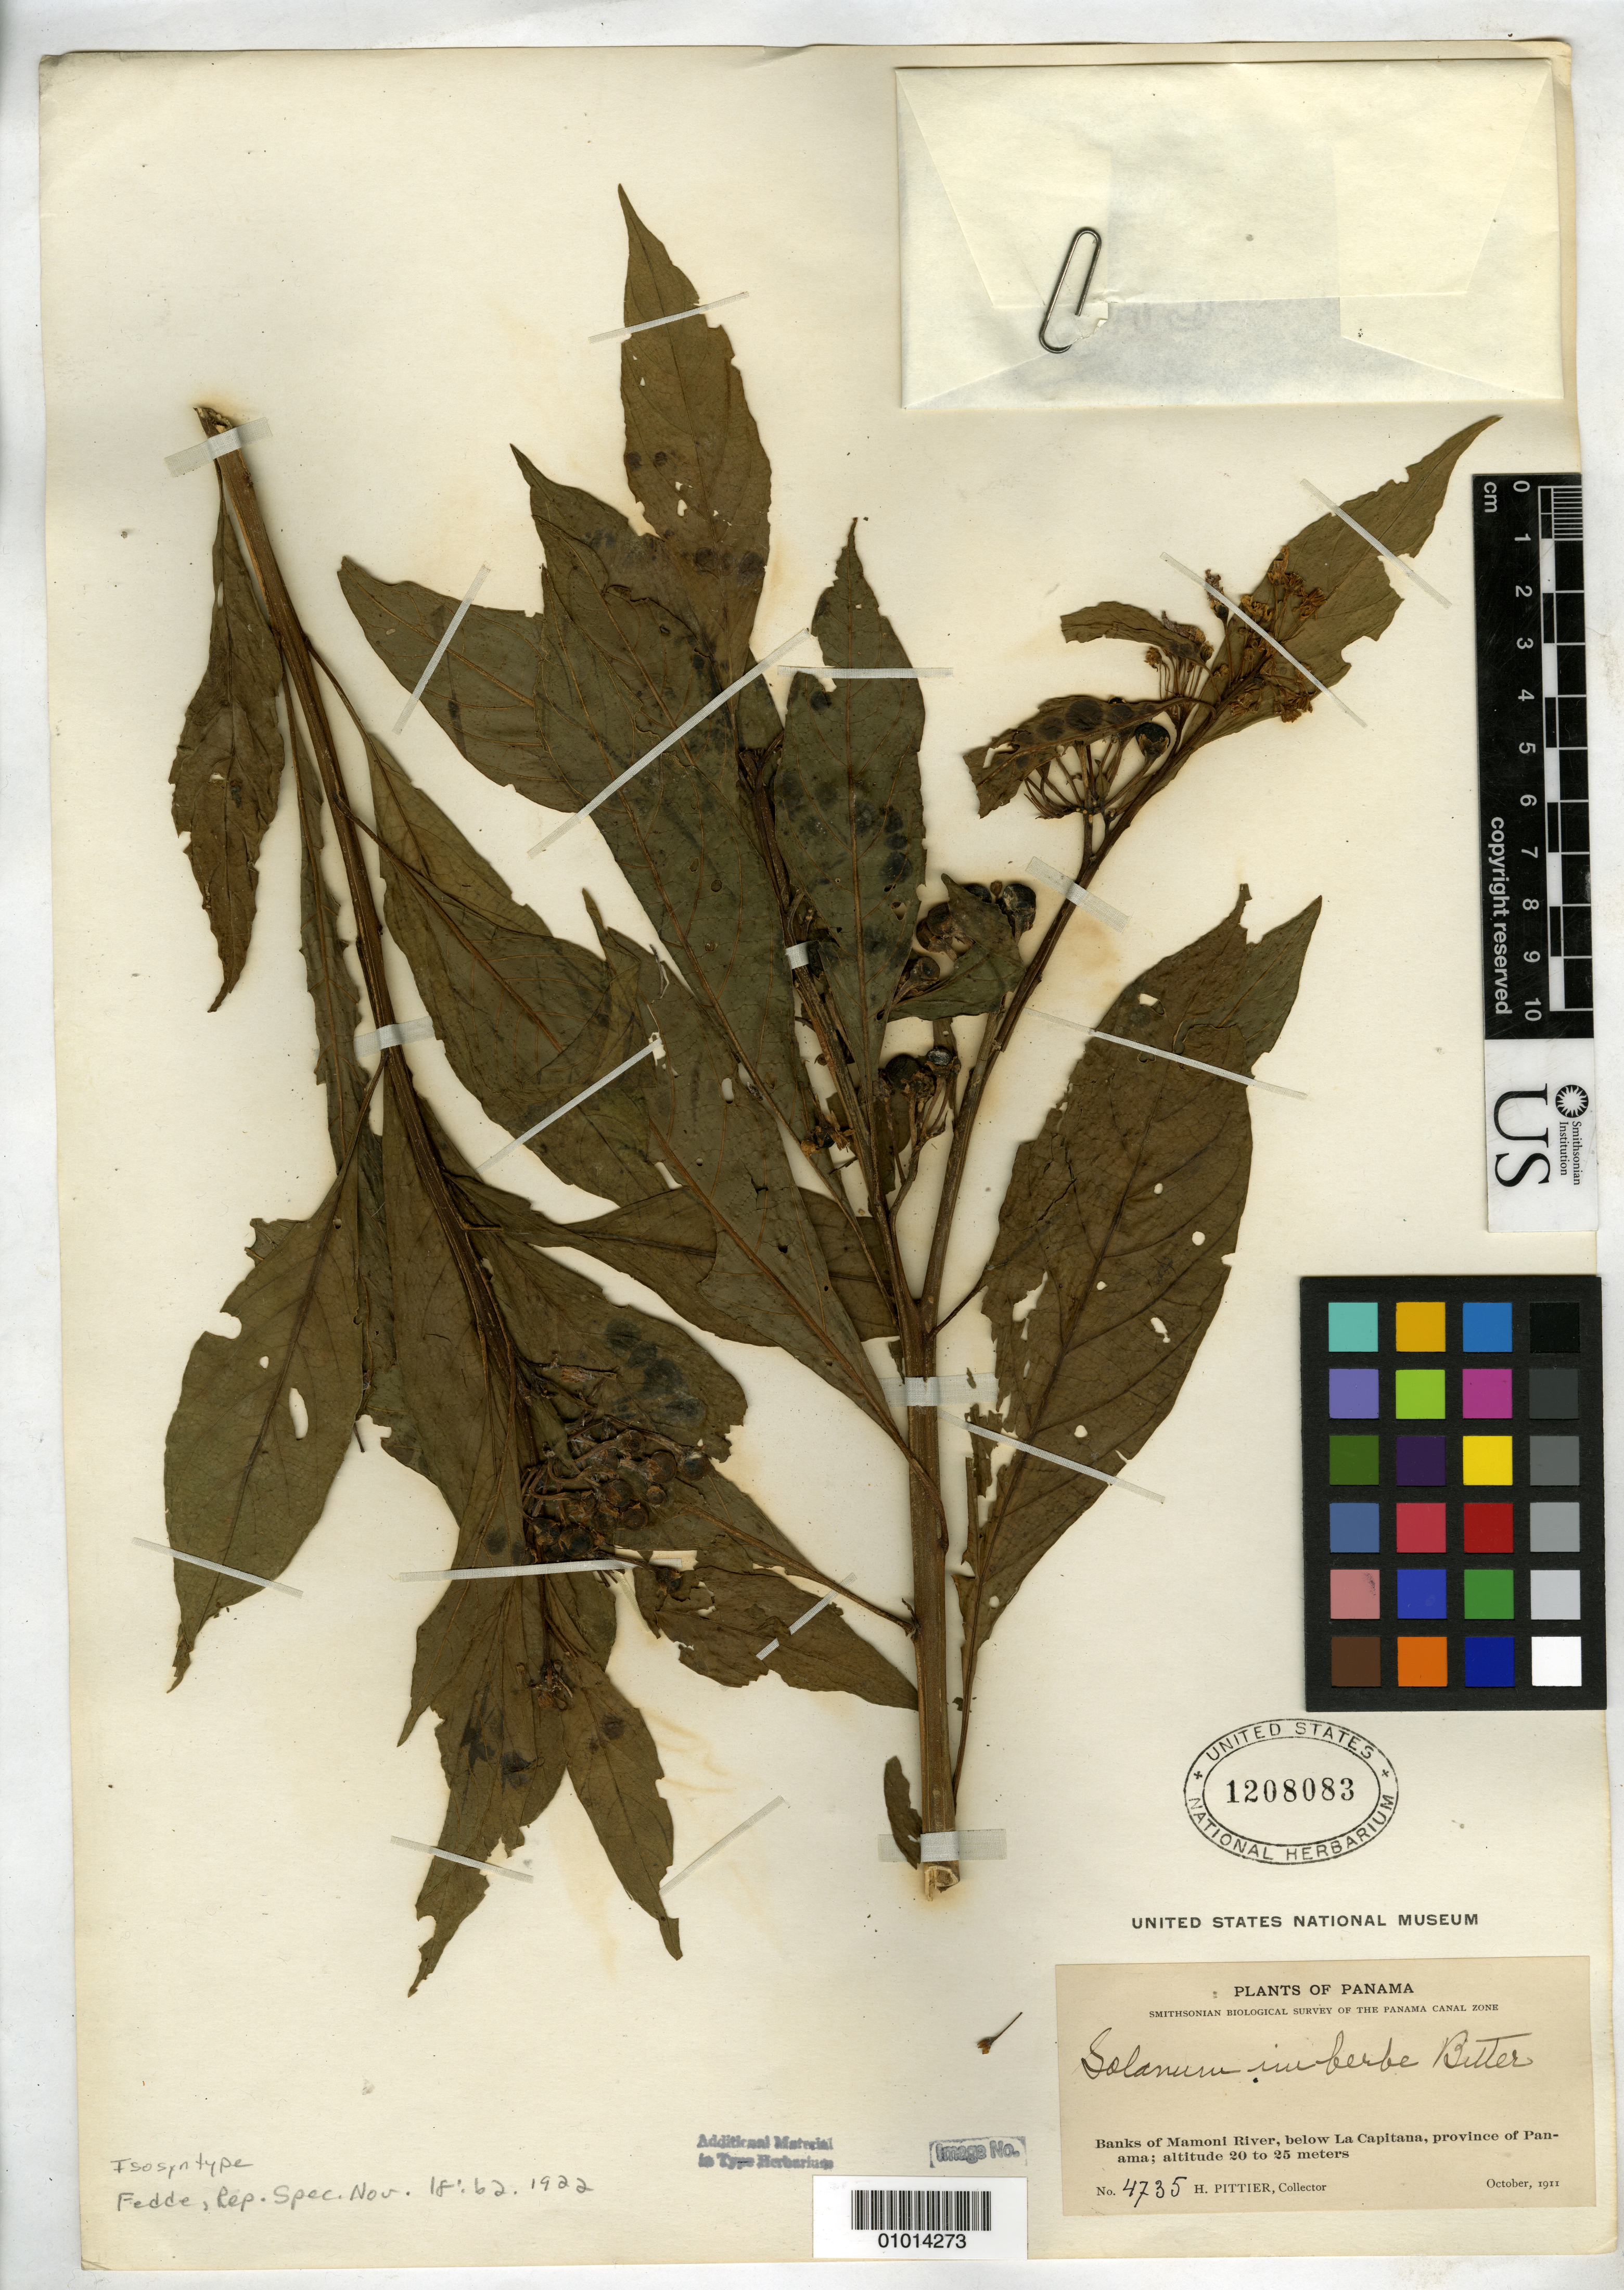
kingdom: Plantae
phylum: Tracheophyta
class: Magnoliopsida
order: Solanales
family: Solanaceae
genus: Solanum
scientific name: Solanum imberbe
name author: Bitter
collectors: H. F. Pittier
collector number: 4735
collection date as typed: Oct 1911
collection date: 1911-10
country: Panama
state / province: Panamá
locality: Banks of Mamoni River, below La Capitana.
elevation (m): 20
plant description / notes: Annotated (unsigned, undated) as "isosyntype" but protologue clearly indicates (in German) that US sheet 679305 (Pittier 4204) is the "typus" [=holotype]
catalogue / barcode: US 1208083